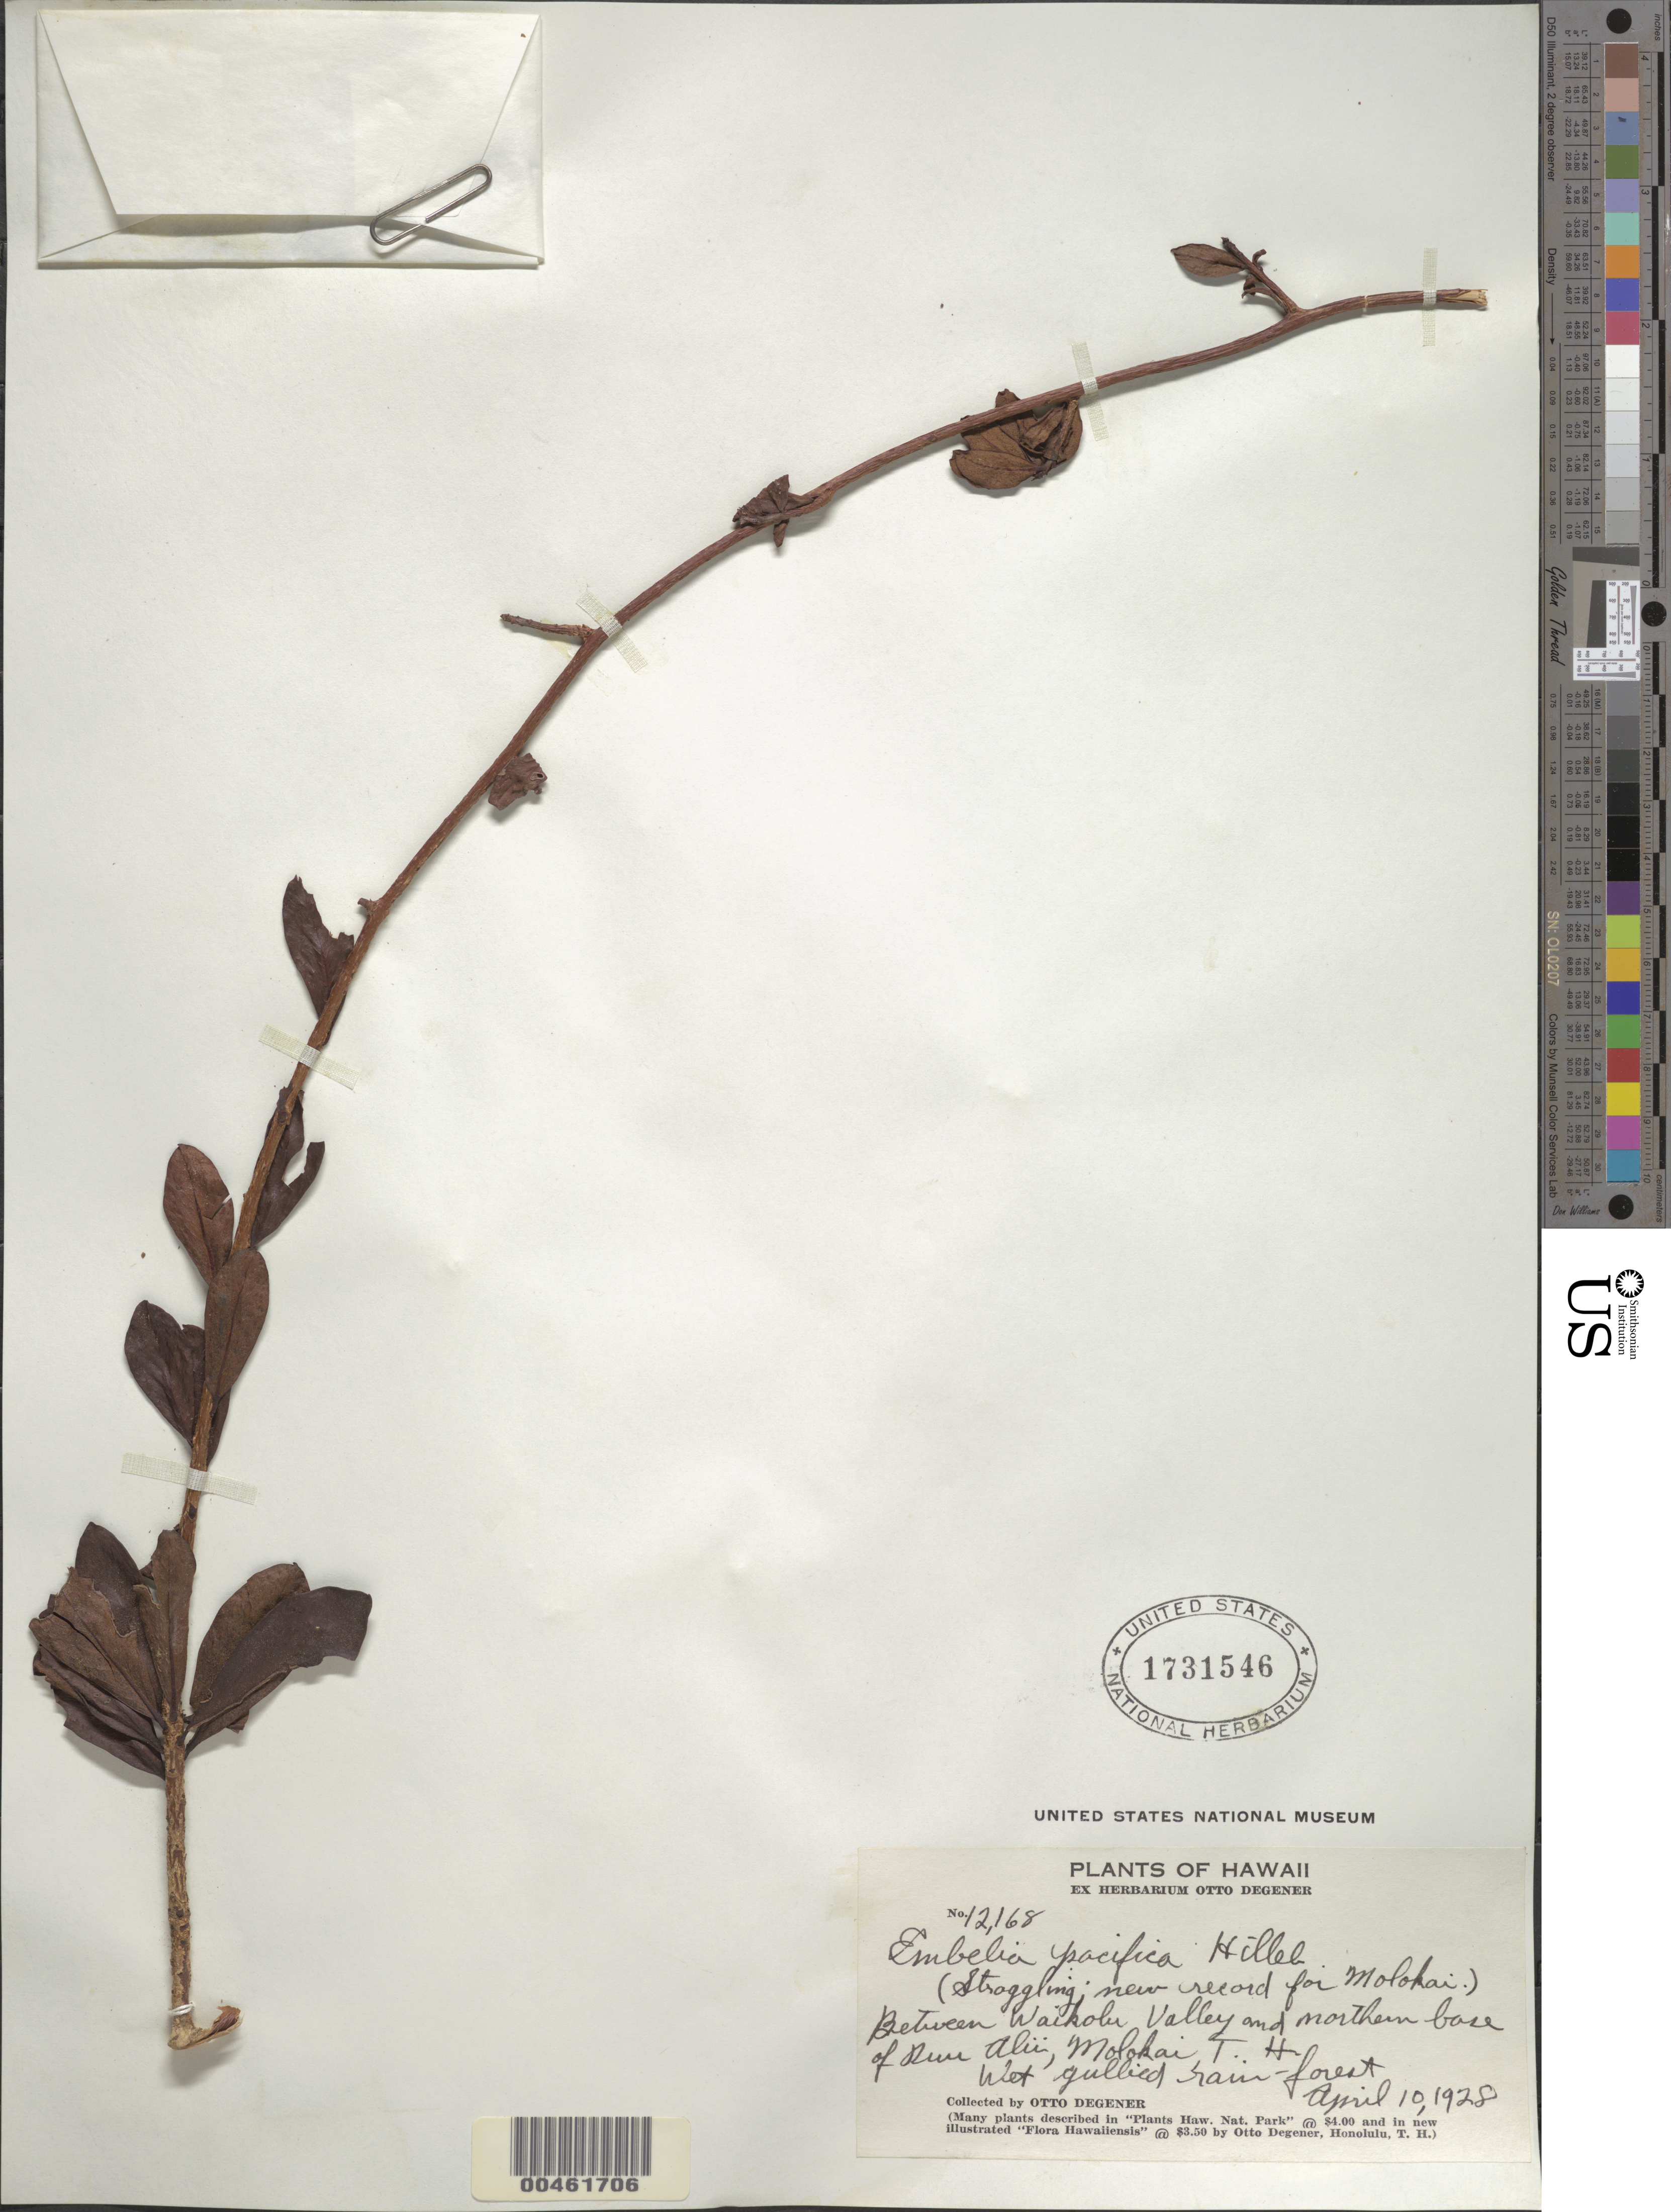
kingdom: Plantae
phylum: Tracheophyta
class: Magnoliopsida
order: Ericales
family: Primulaceae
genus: Embelia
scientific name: Embelia pacifica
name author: Hillebr.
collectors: O. Degener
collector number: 12168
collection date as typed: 10 Apr 1928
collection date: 1928-04-10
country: United States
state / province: Hawaii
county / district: Maui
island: Moloka'i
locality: Between Waikolu Valley and northern base of Puu Alii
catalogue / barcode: US 1731546